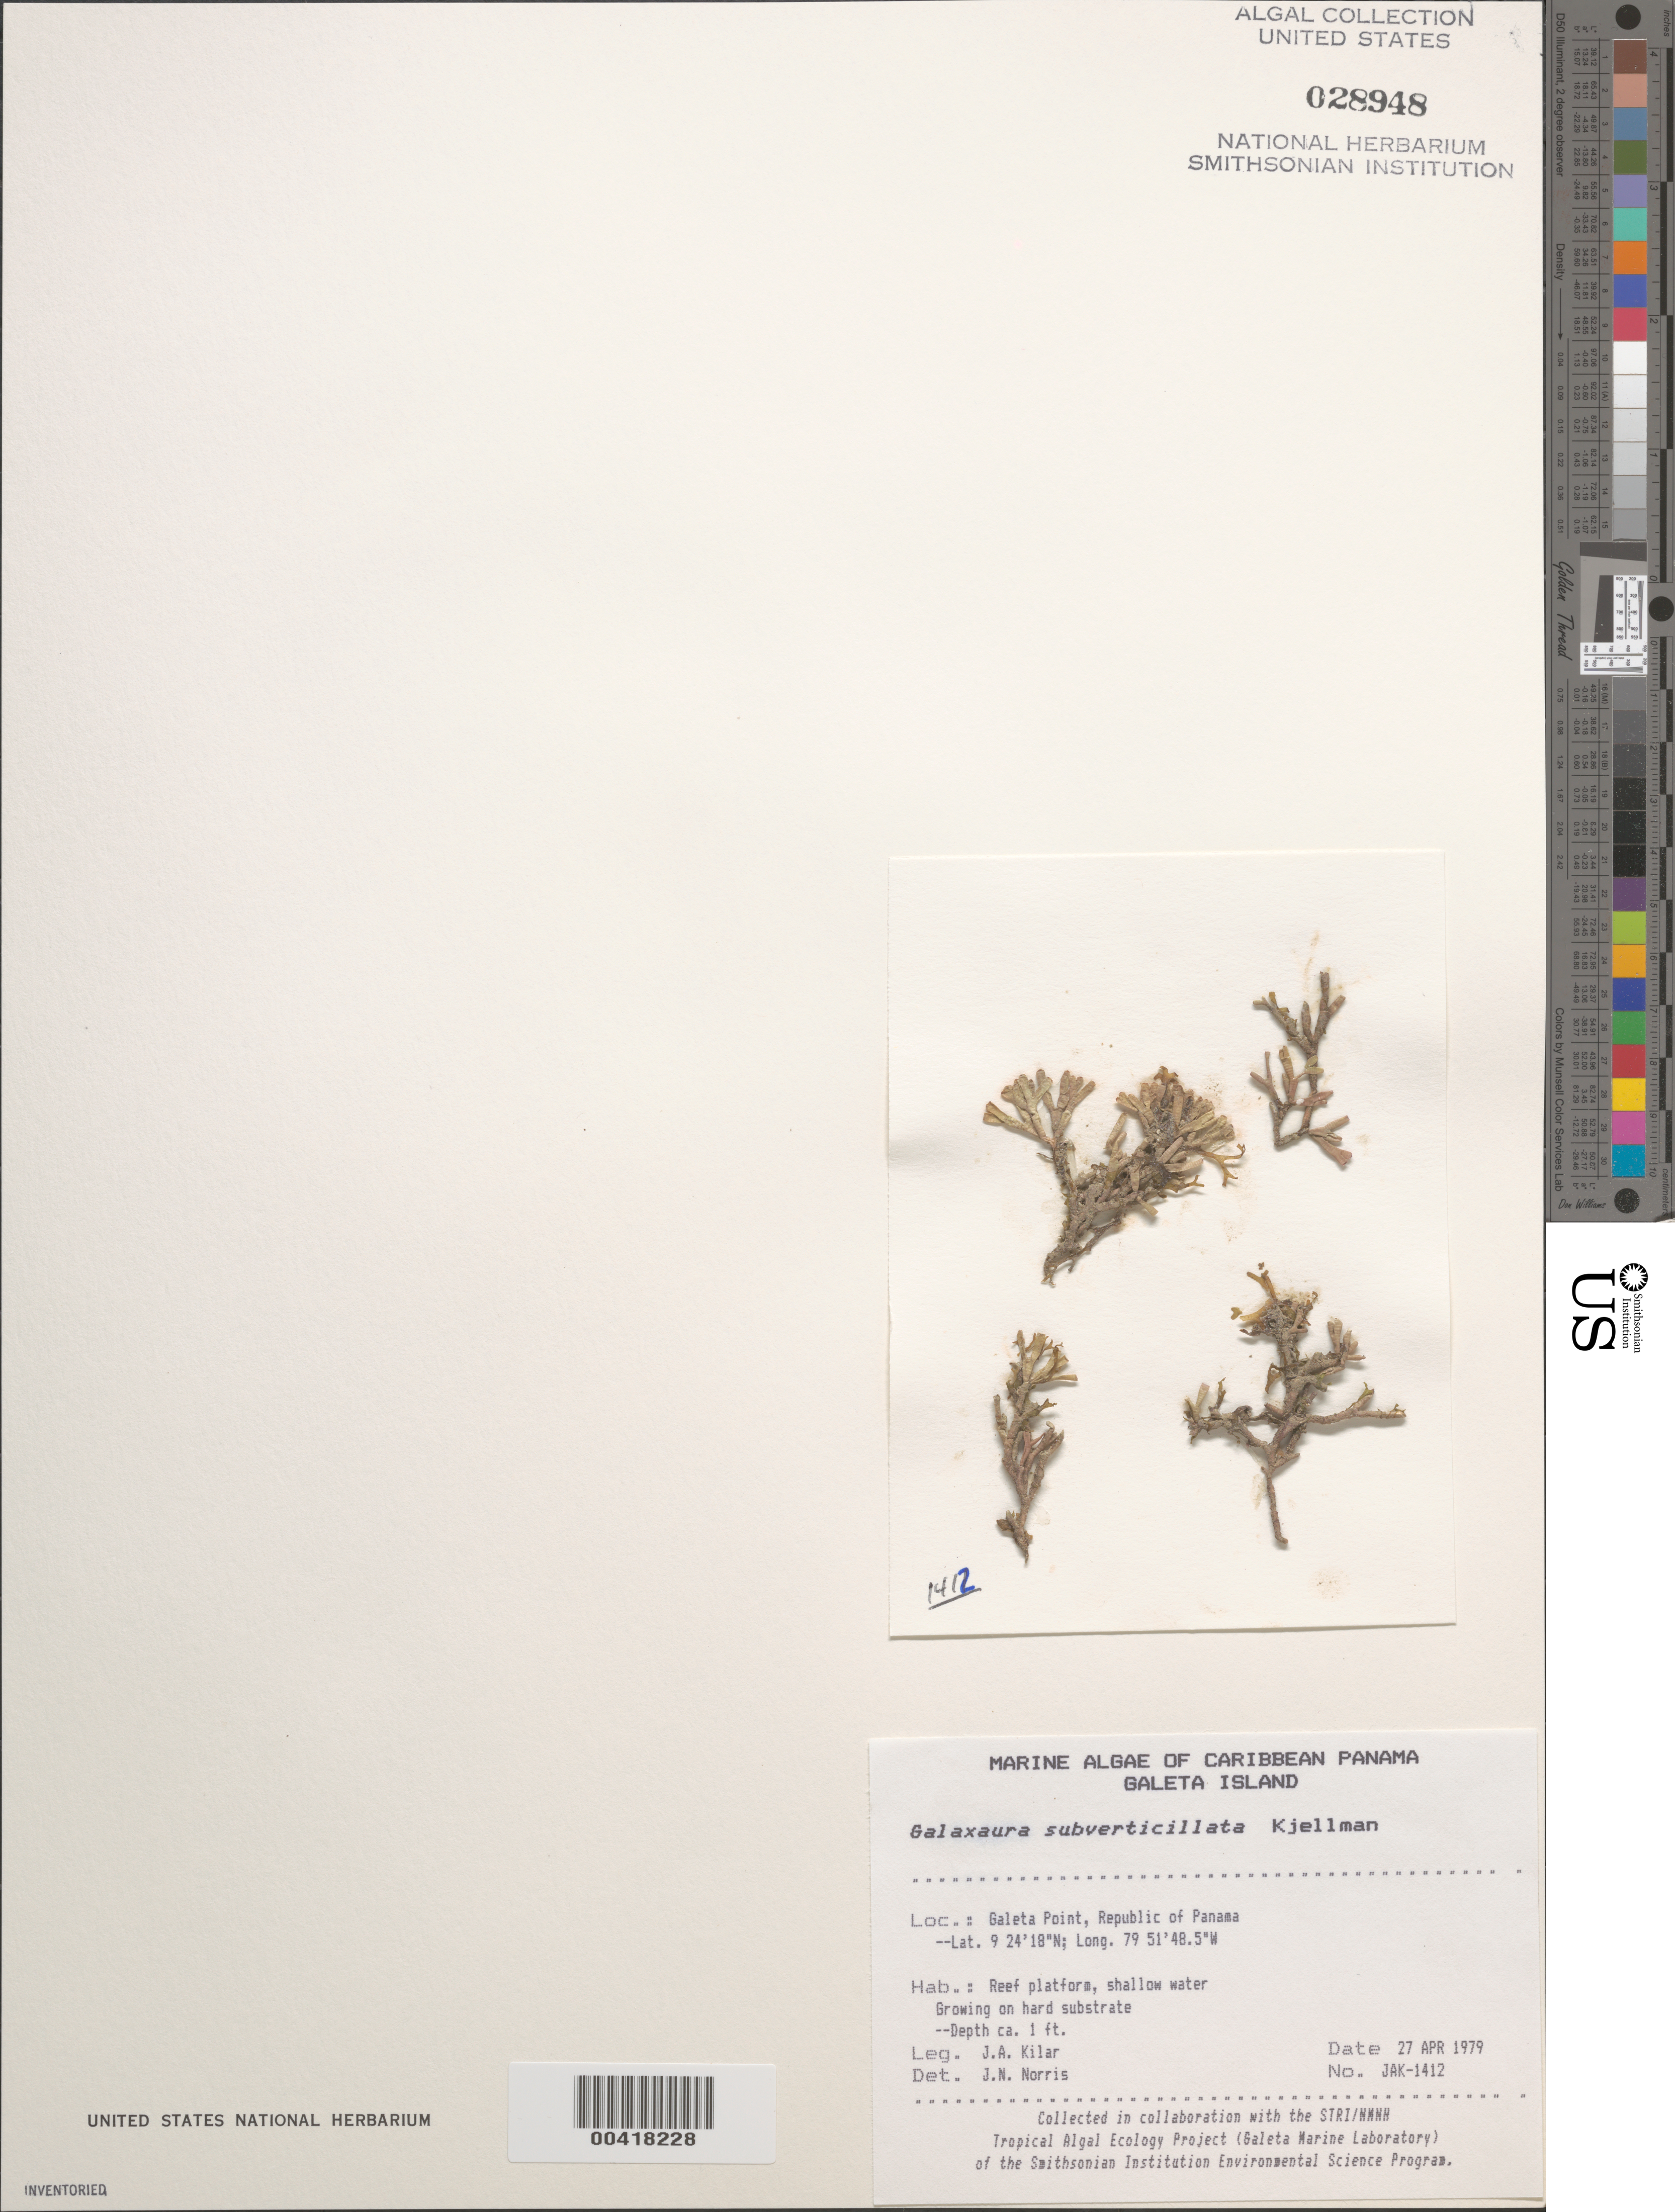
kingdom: Plantae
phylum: Rhodophyta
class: Florideophyceae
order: Nemaliales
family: Galaxauraceae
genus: Galaxaura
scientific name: Galaxaura rugosa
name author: (Ellis & Sol.) J.V.Lamouroux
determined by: Algae name updating Project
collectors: J. A. Kilar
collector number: JAK-1412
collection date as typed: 27 Apr 1979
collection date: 1979-04-27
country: Panama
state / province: Colón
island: Galeta Island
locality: Galeta Point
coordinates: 9 24' 18" N, 79 51' 48.5" W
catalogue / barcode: US 28948